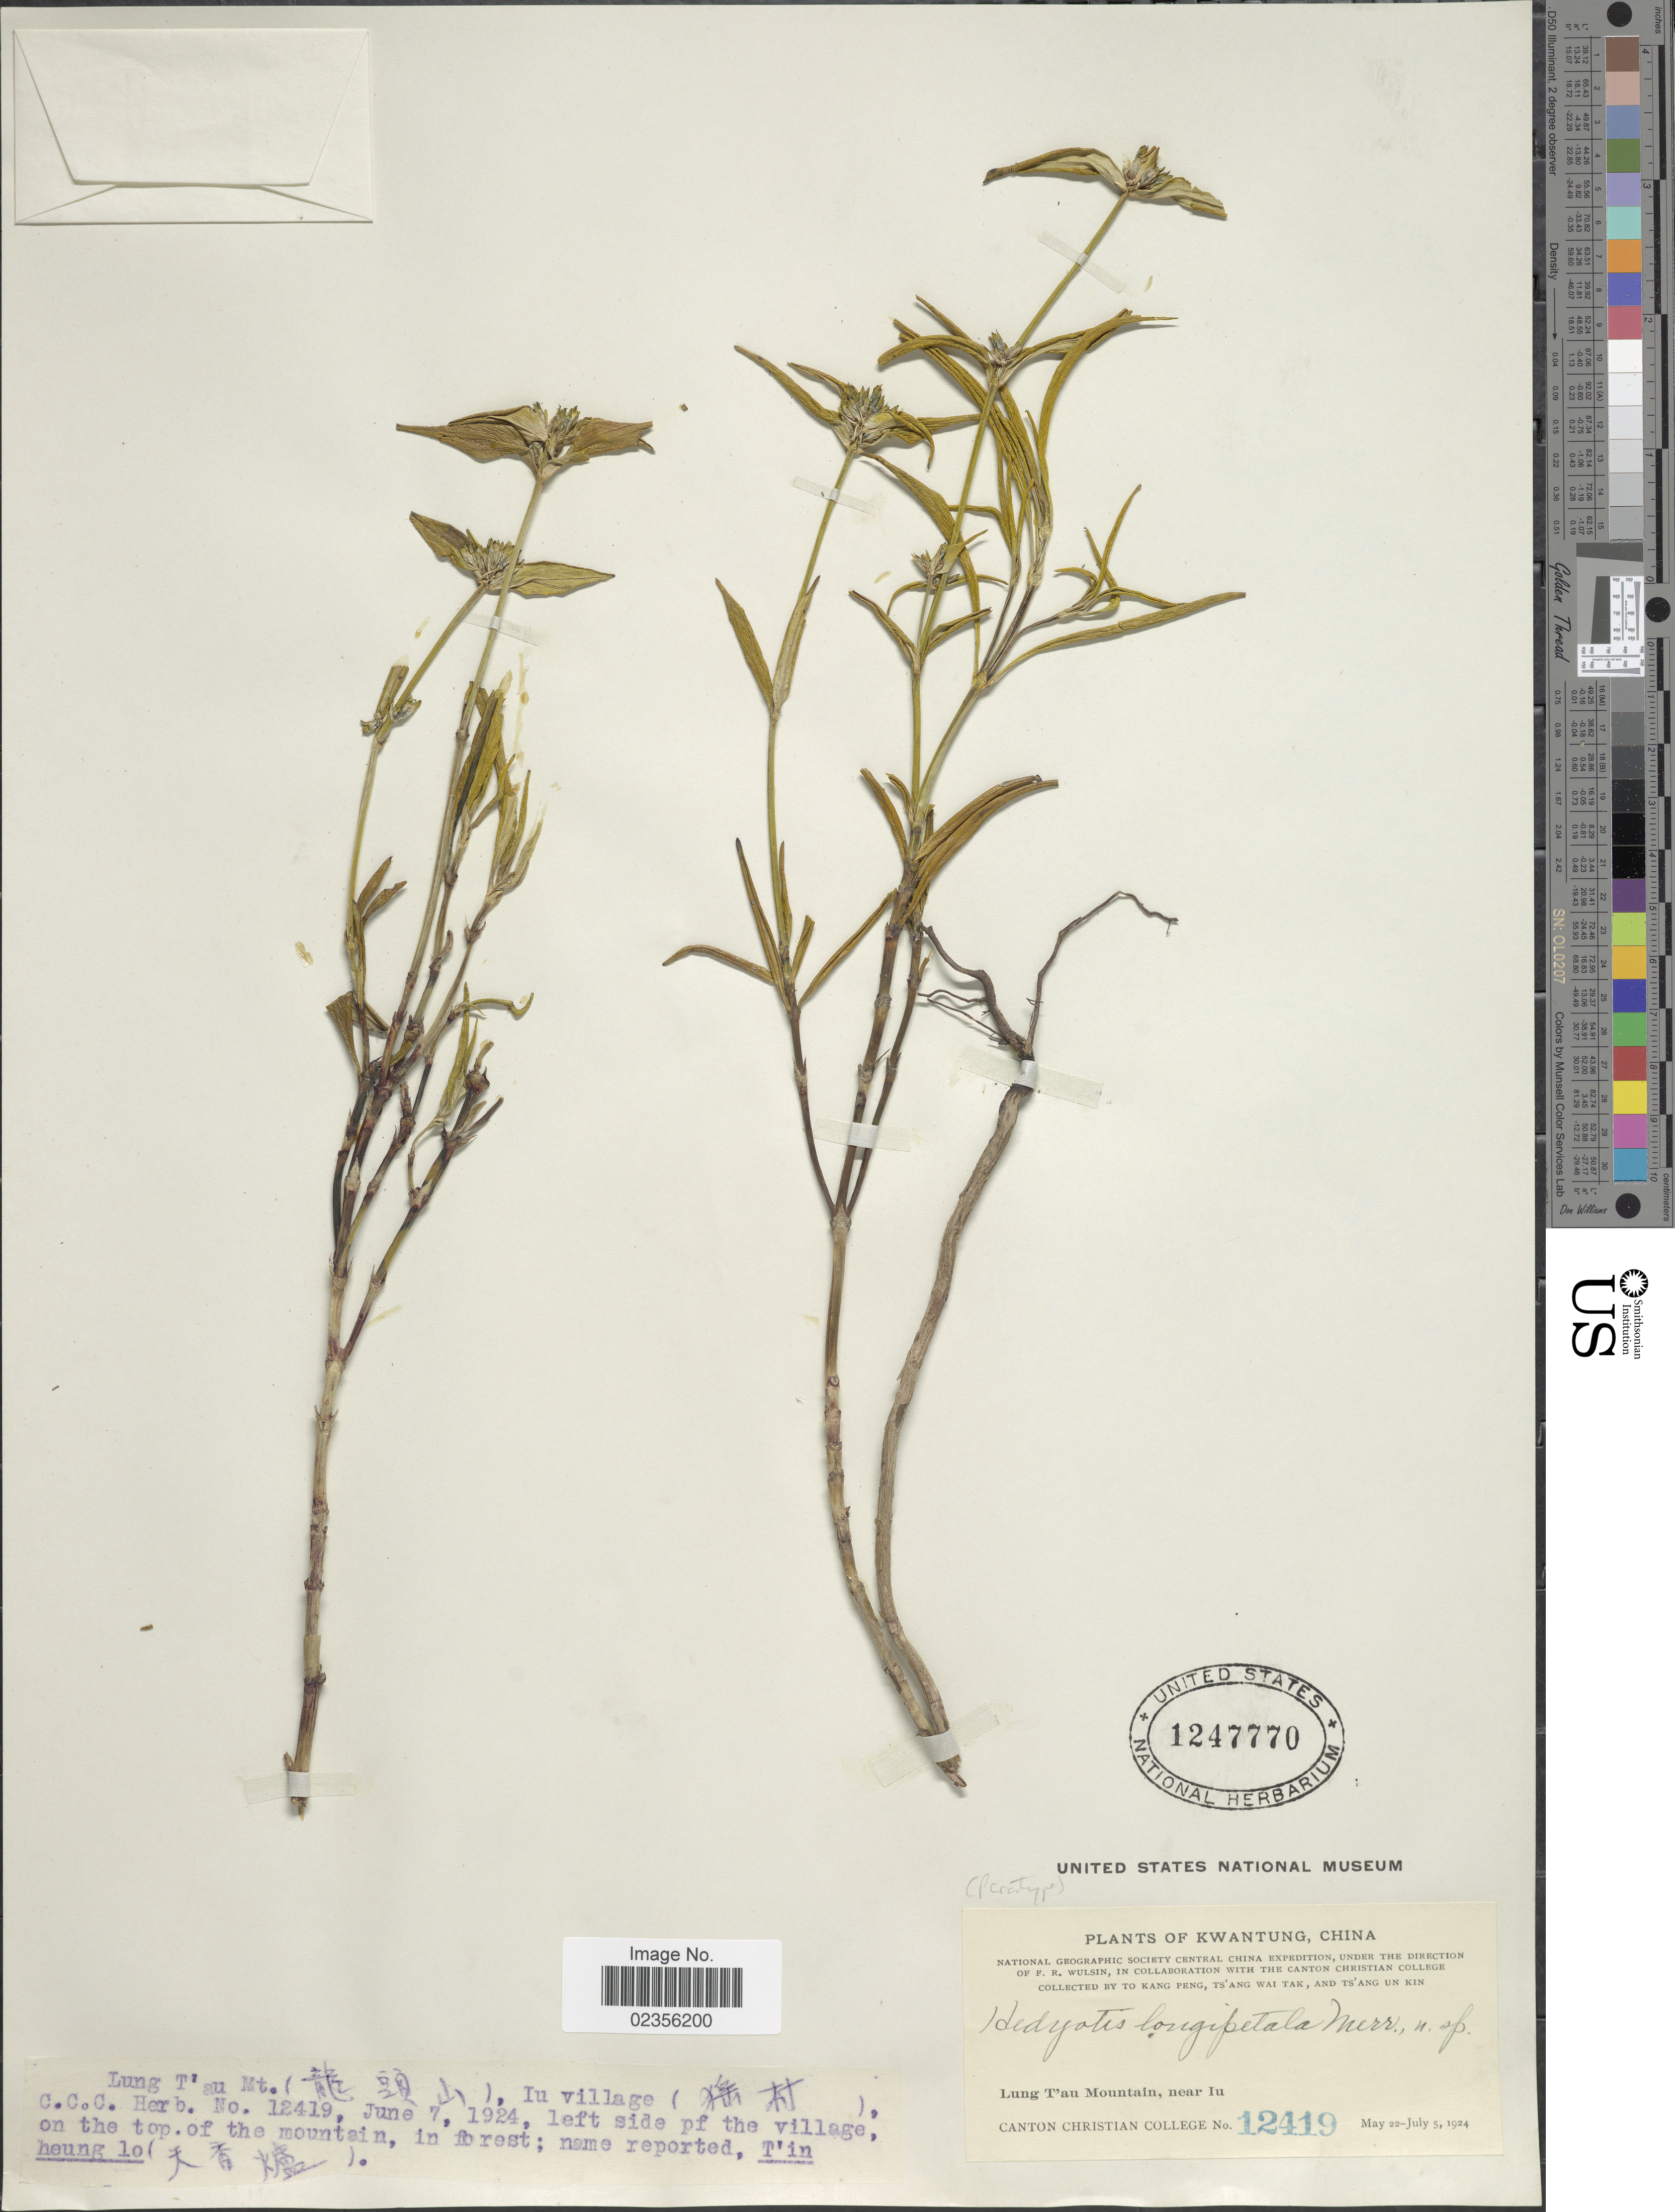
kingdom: Plantae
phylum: Tracheophyta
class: Magnoliopsida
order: Gentianales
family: Rubiaceae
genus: Hedyotis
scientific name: Hedyotis longipetala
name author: Merr.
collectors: K. Peng, W. T. Tsang & Ts' Ang Un Kin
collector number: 12419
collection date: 1924-06-07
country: China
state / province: Guangdong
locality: Kwangtung. Lung T'au Mountain, near Iu. Iu village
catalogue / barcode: US 1247770